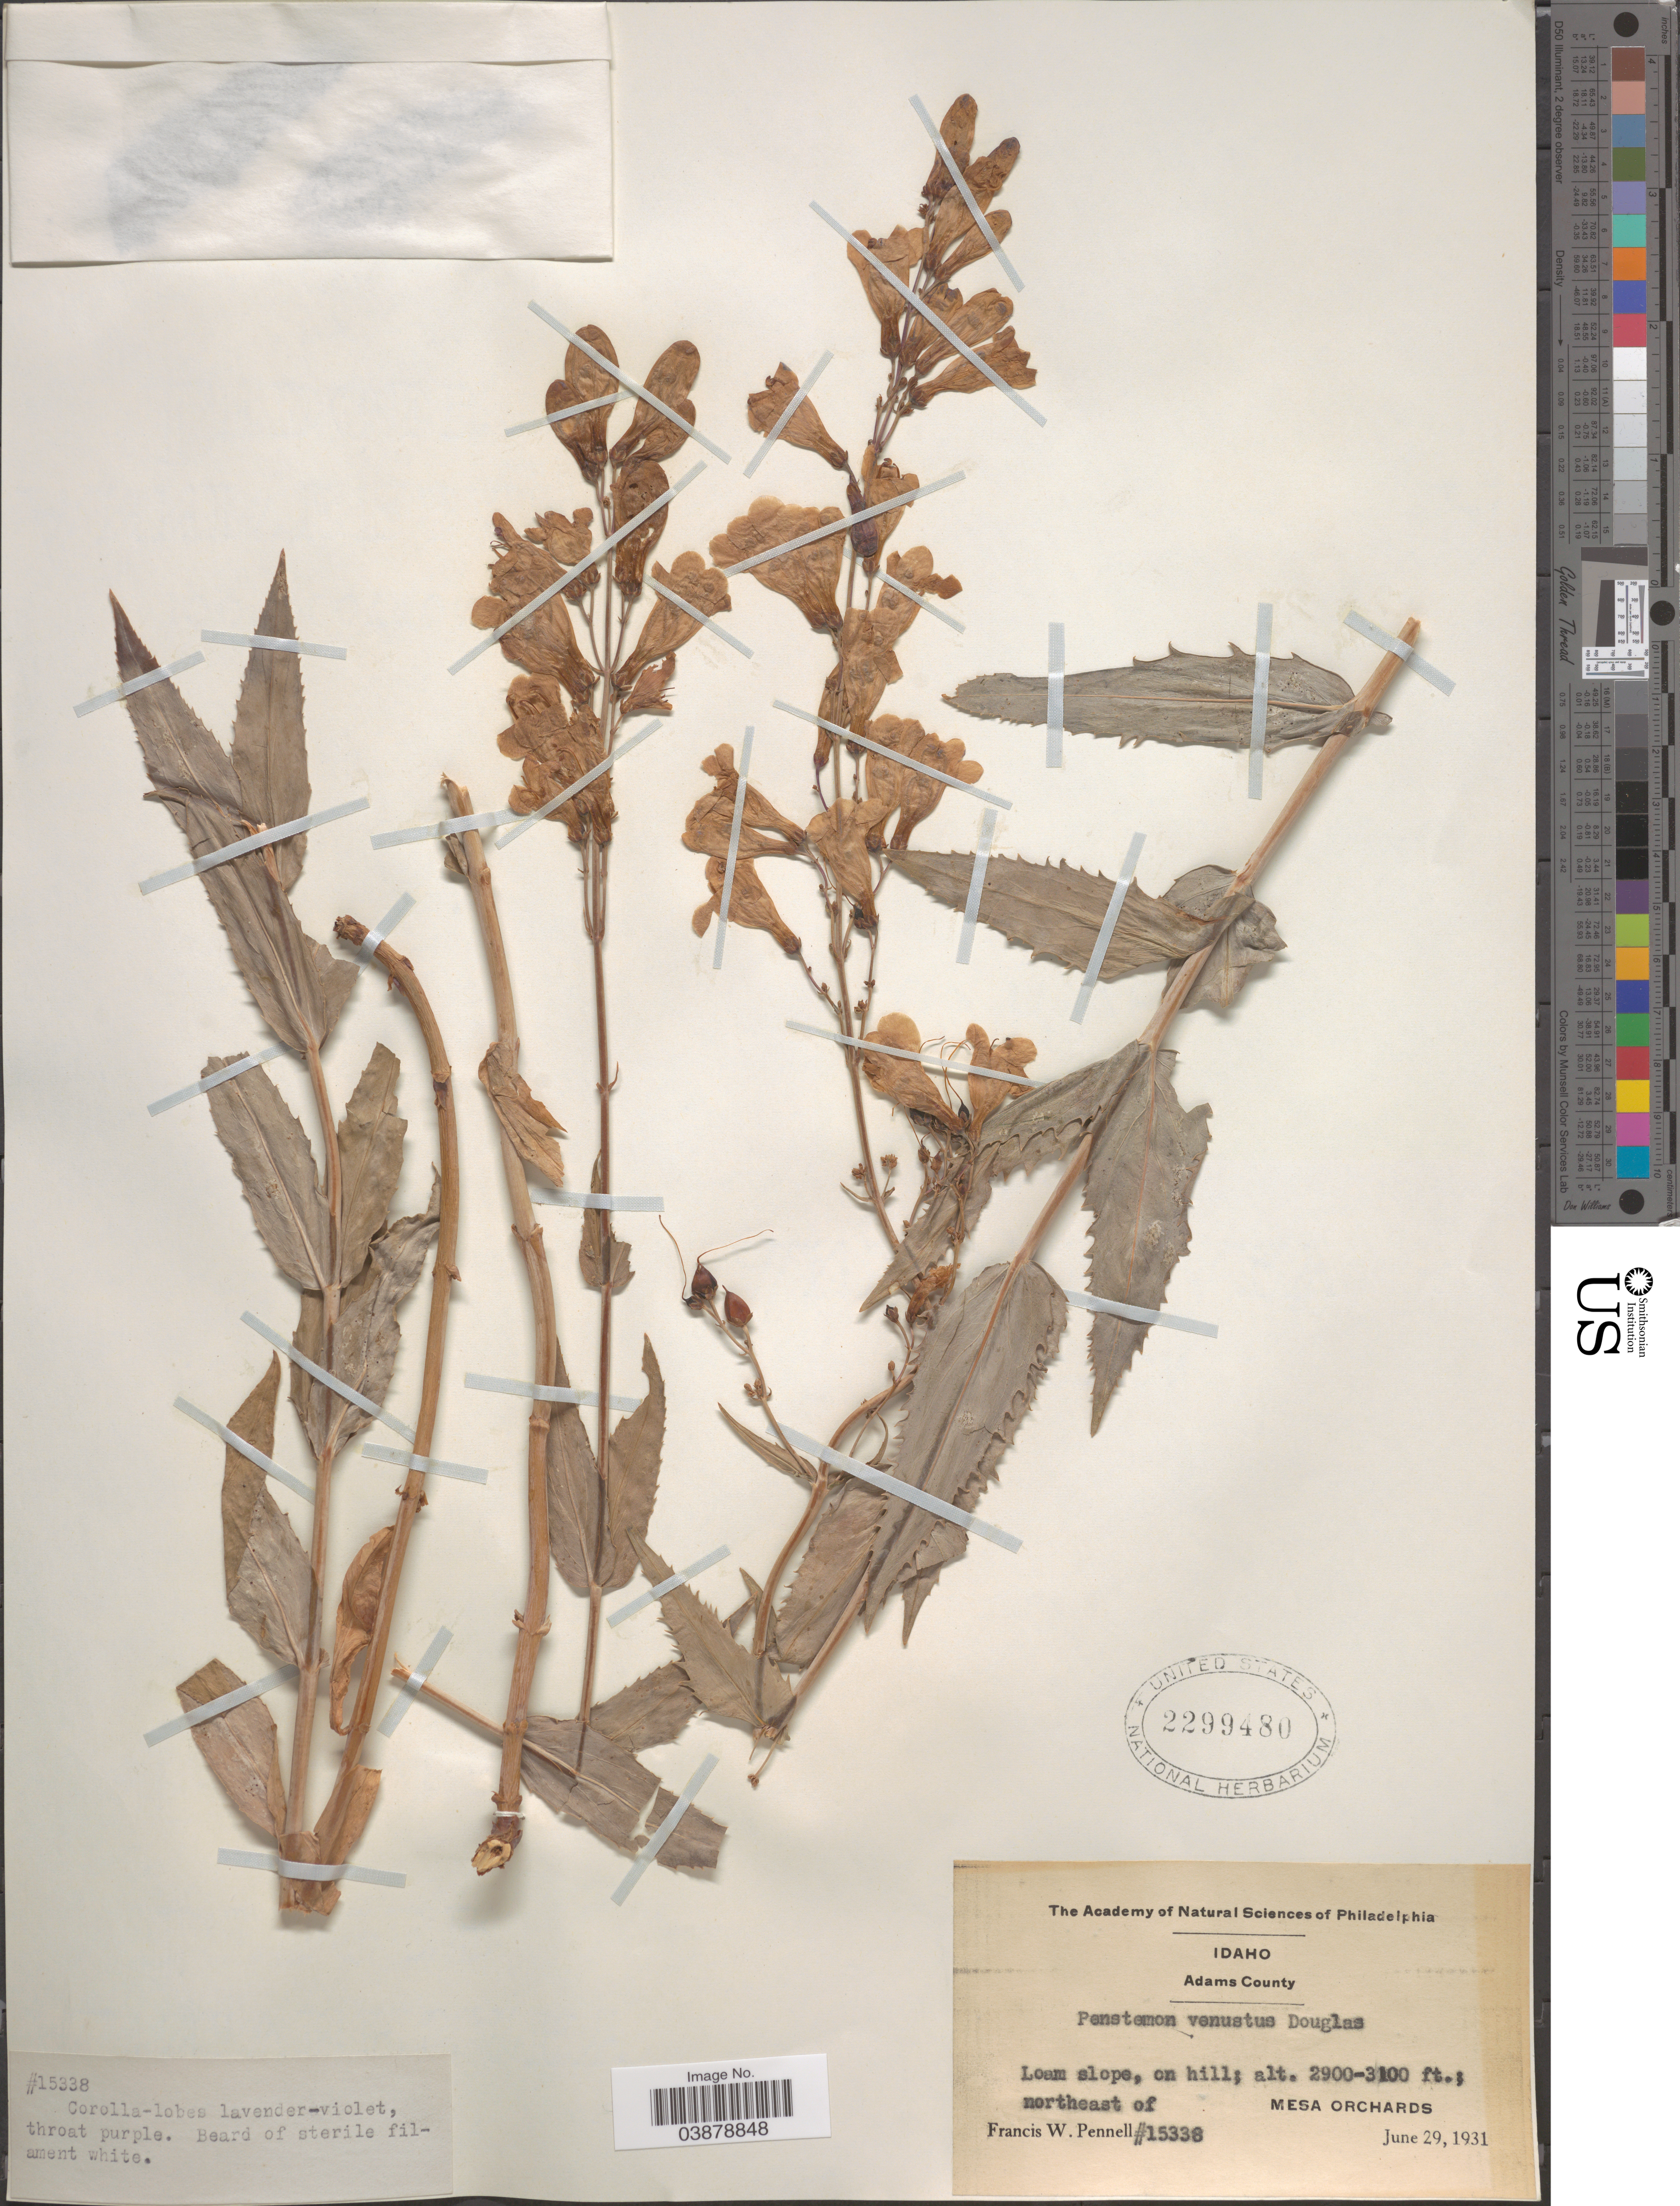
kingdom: Plantae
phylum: Tracheophyta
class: Magnoliopsida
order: Lamiales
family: Plantaginaceae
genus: Penstemon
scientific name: Penstemon venustus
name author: Douglas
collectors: F. W. Pennell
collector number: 15338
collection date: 1931-06-29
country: United States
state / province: Idaho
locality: Adams County. Loam slope, on hill, northeast of Mesa Orchards.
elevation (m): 884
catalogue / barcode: US 2299480